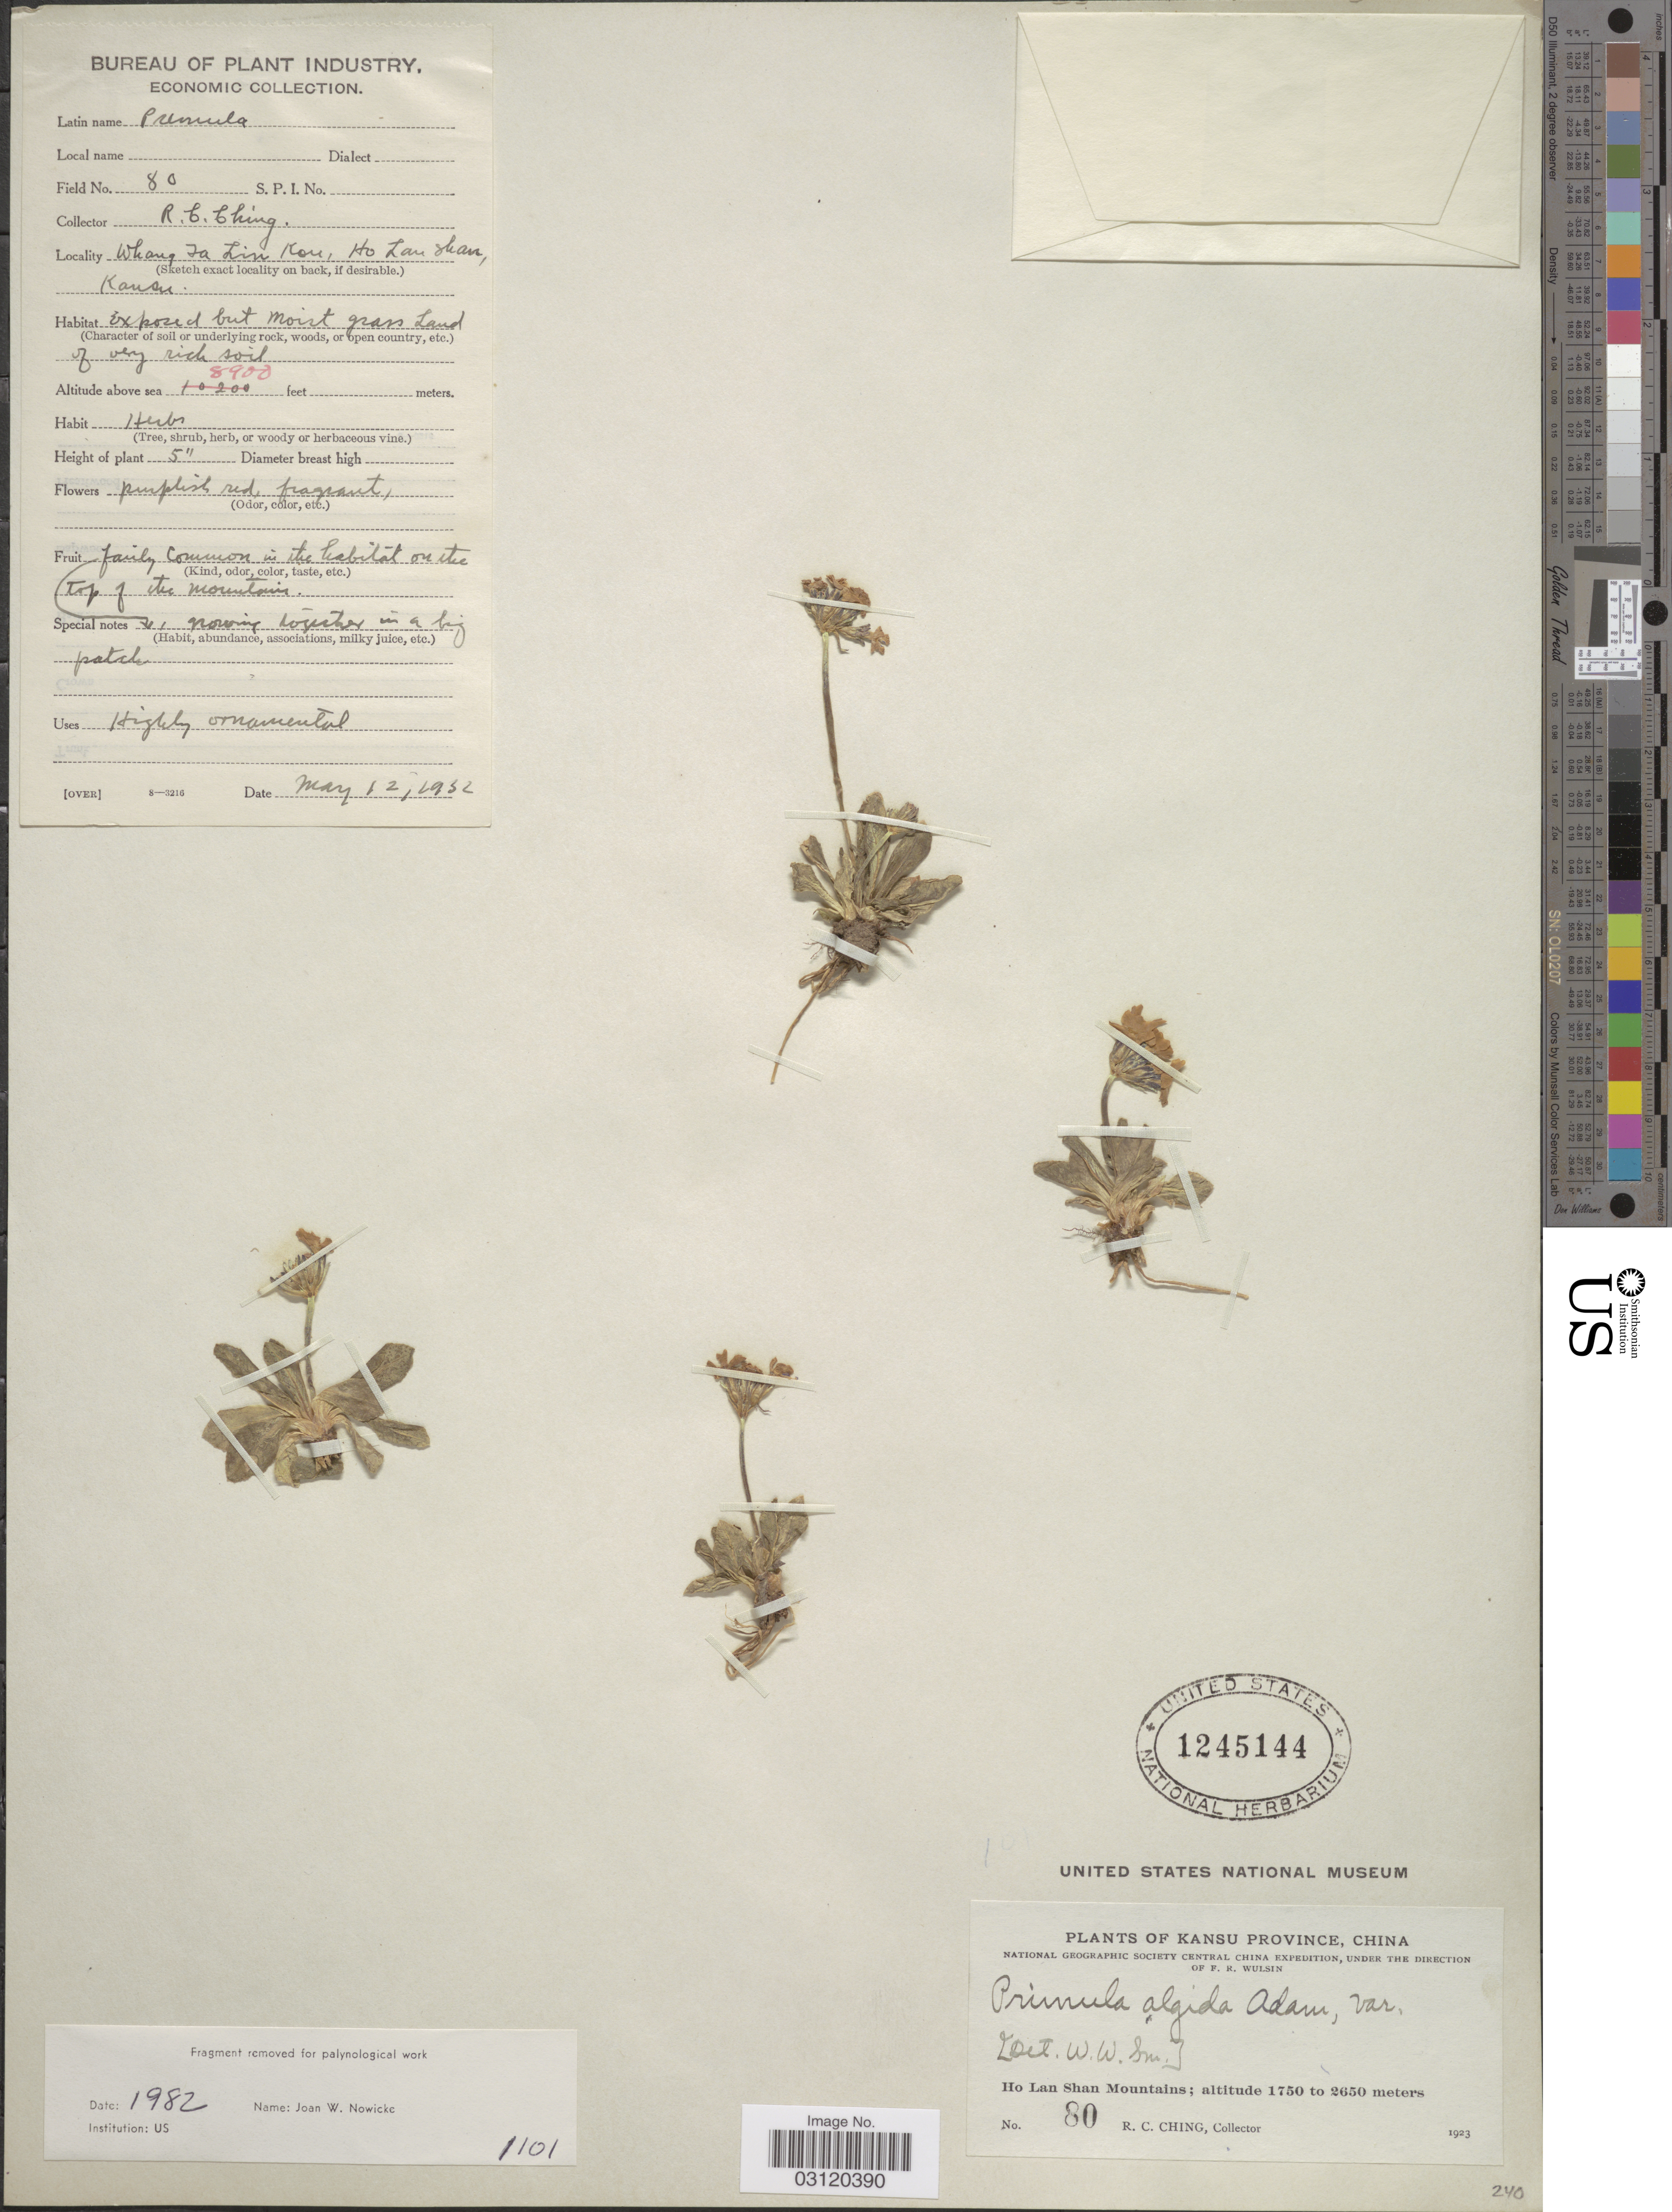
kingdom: Plantae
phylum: Tracheophyta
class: Magnoliopsida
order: Ericales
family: Primulaceae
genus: Primula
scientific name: Primula algida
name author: Adams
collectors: R. C. Ching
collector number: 80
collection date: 1932-05-12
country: China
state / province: Gansu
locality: Whang Ta Lin Kou, Ho Lan Shan, Kansu. Kansu Province. Ho Lan Shan Mountains.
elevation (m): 2713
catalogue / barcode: US 1245144